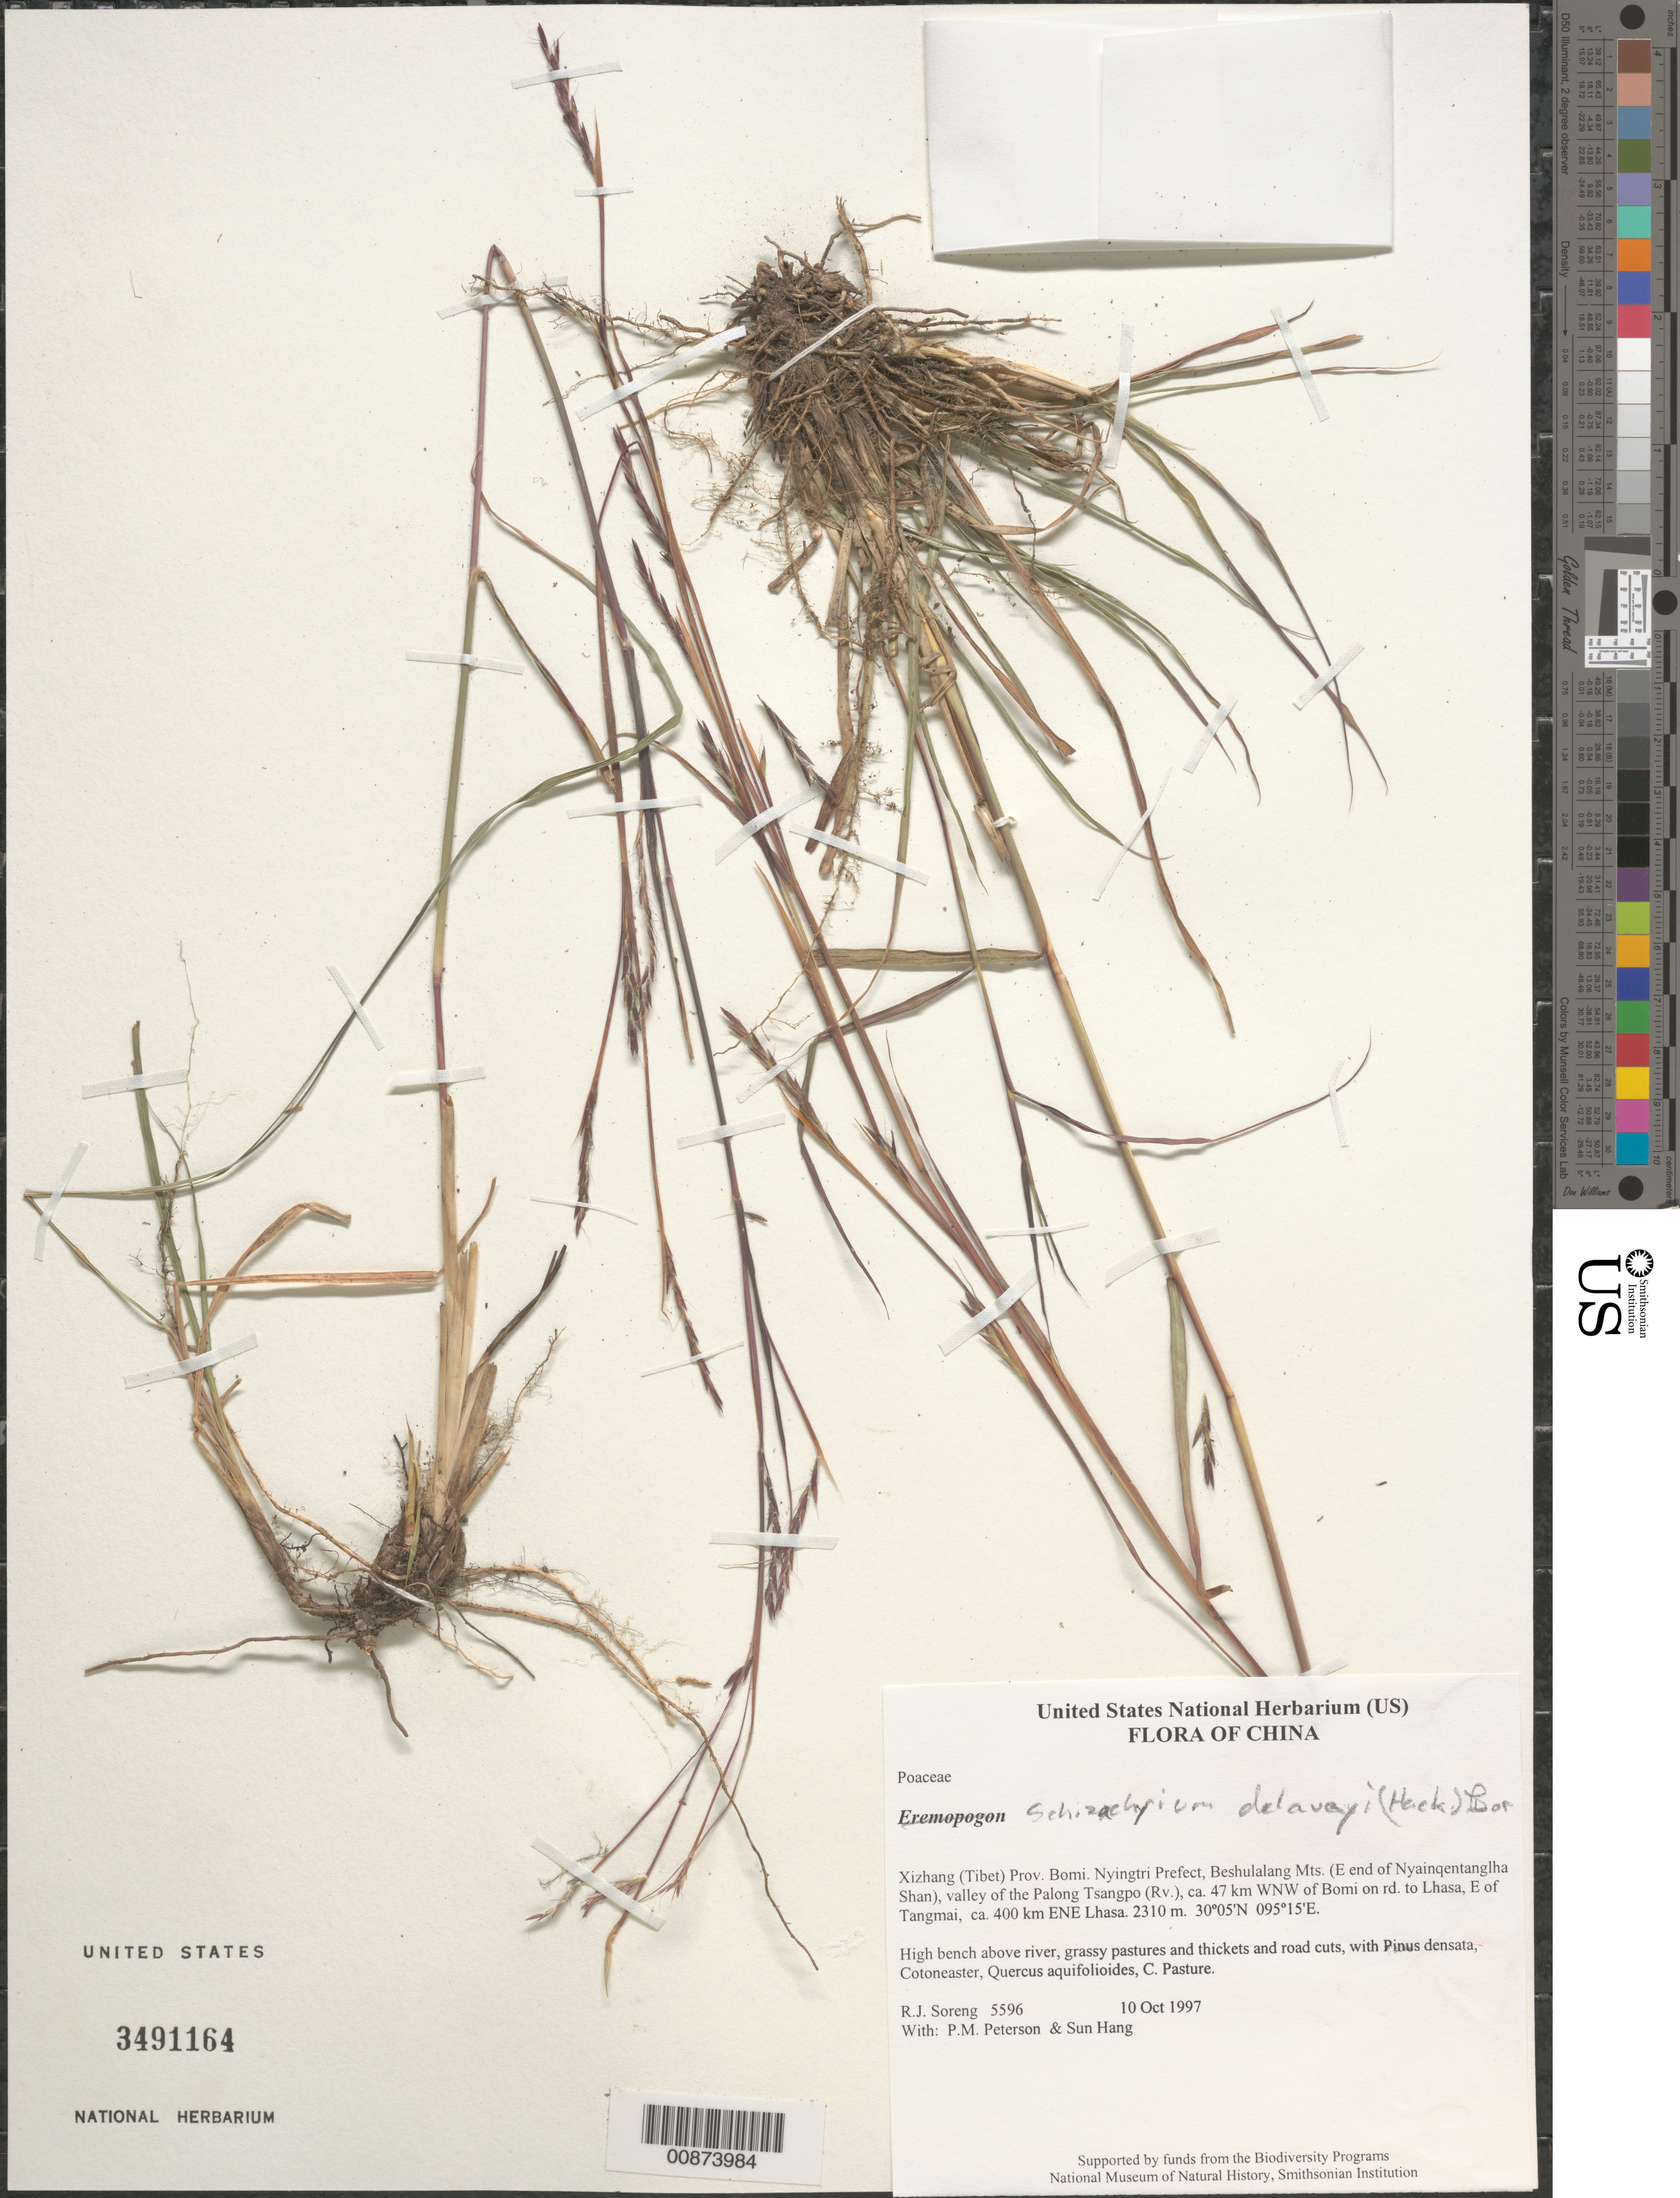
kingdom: Plantae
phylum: Tracheophyta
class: Liliopsida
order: Poales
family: Poaceae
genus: Schizachyrium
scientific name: Schizachyrium delavayi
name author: (Hack.) Bor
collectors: R. J. Soreng, P. M. Peterson & Sun Hang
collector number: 5596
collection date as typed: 10 Oct 1997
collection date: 1997-10-10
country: China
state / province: Xizang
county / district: Bomi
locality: Nyingtri Prefect, Beshulalang Mts. (E end of Nyainqentanglha Shan), valley of the Palong Tsangpo (Rv.), ca. 47 km WNW of Bomi on rd. to Lhasa, E of Tangmai, ca. 400 km ENE Lhasa.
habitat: High bench above river, grassy pastures and thickets and road cuts, with Pinus densata, Cotoneaster, Quercus aquifolioides, C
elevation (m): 2310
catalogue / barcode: US 3491164